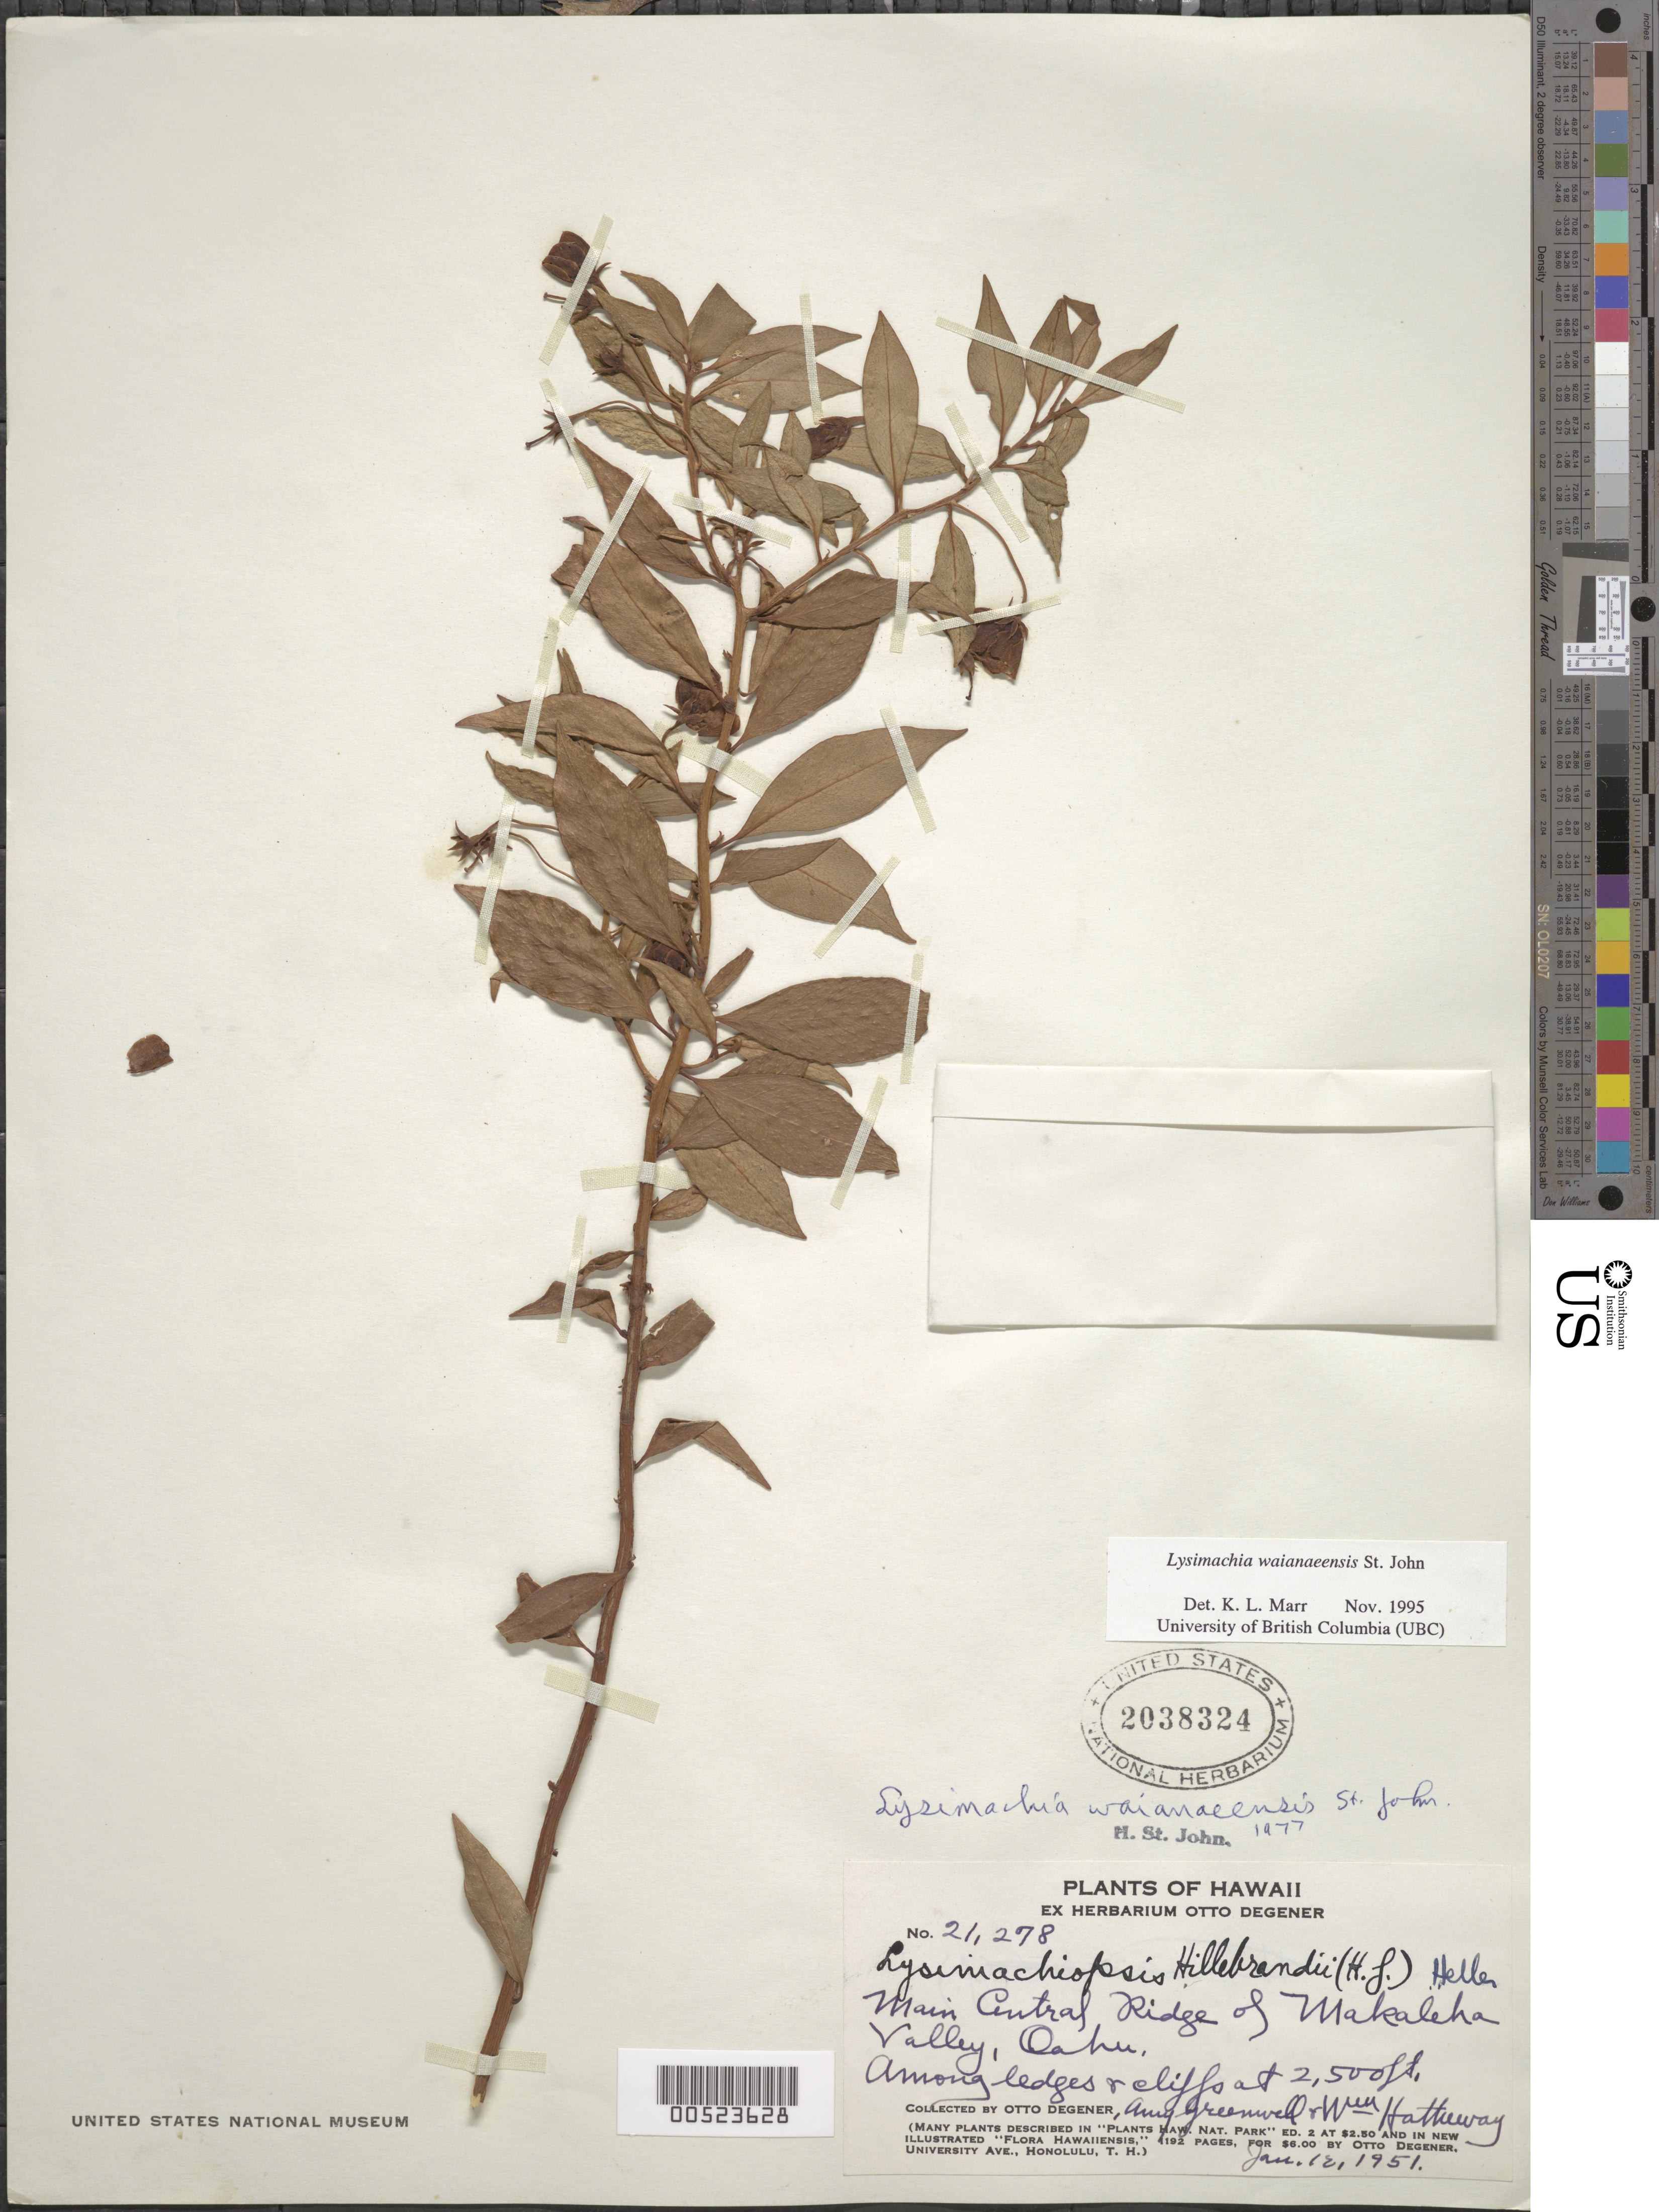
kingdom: Plantae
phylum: Tracheophyta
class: Magnoliopsida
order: Ericales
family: Primulaceae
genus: Lysimachia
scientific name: Lysimachia hillebrandii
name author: Hook. f. ex A. Gray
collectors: O. Degener, A. B. Greenwell & W. Hatheway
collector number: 21278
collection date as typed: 12 Jan 1951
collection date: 1951-01-12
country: United States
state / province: Hawaii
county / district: Honolulu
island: Oahu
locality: Main Central Ridge of Makaleha Valley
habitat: Among ledges and cliffs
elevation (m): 762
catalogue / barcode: US 2038324